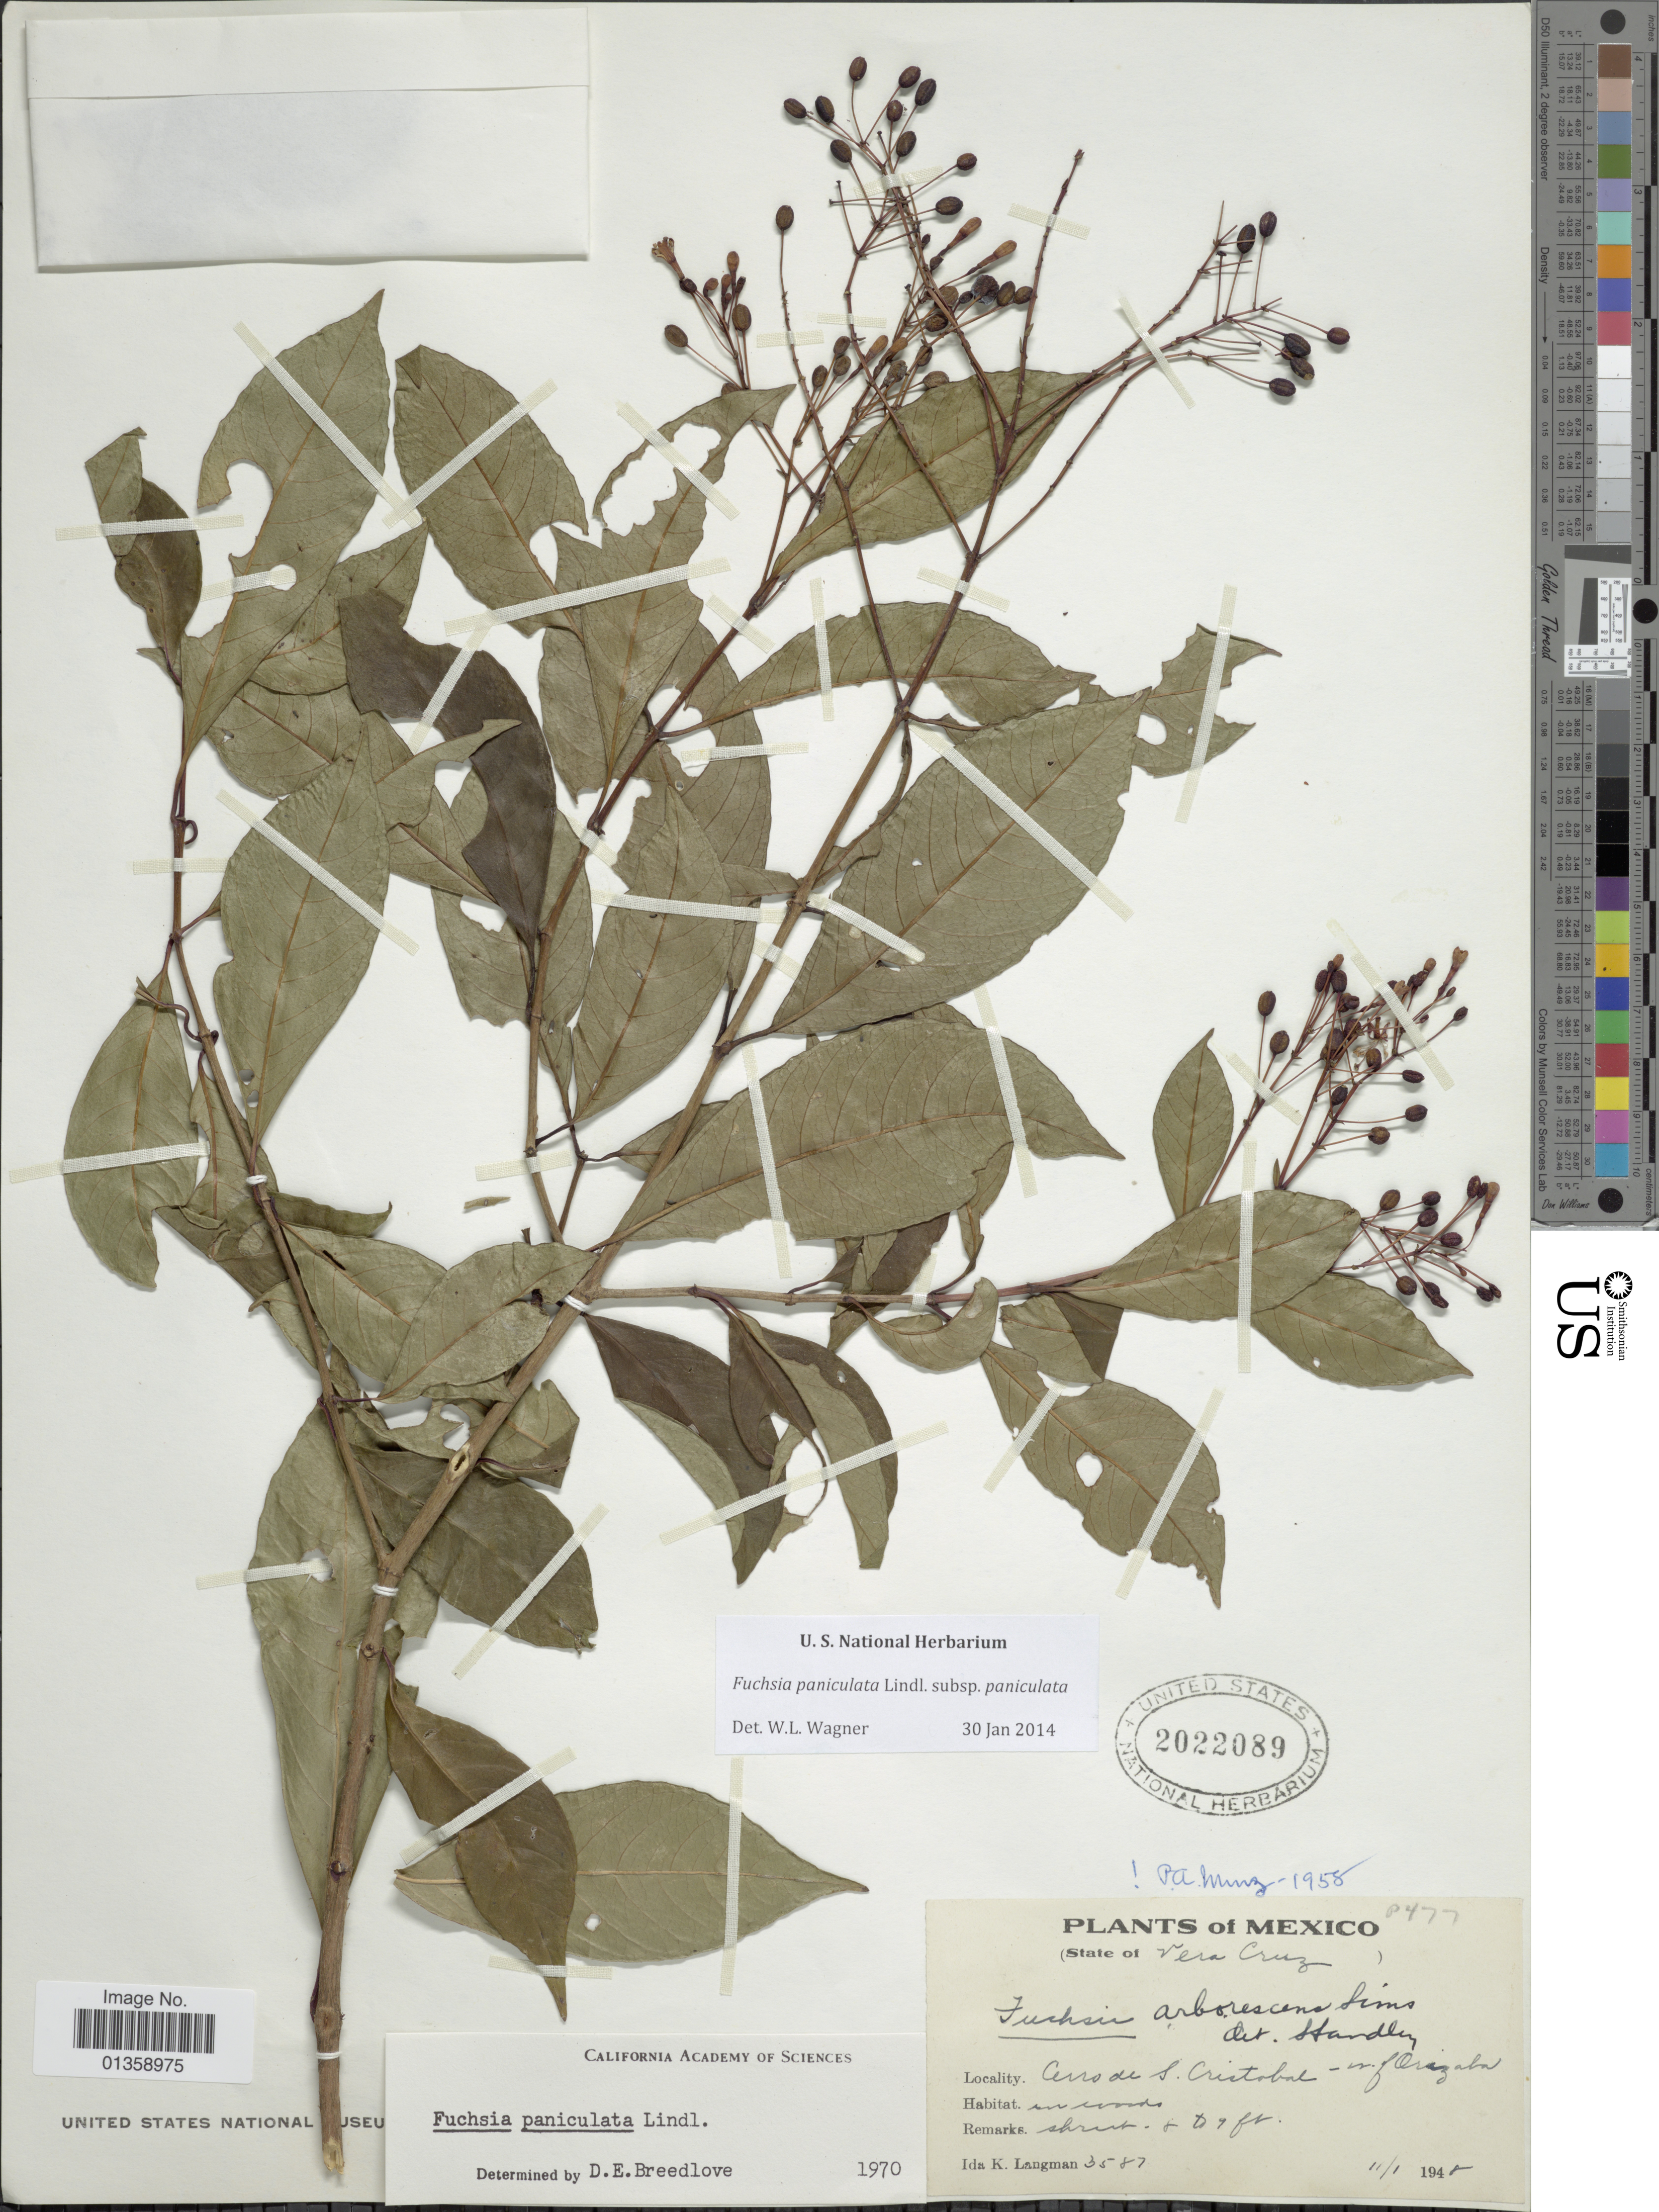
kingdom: Plantae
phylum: Tracheophyta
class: Magnoliopsida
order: Myrtales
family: Onagraceae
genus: Fuchsia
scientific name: Fuchsia paniculata subsp. paniculata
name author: Lindl.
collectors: I. K. Langman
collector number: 8477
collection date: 1948-01-11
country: Mexico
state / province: Veracruz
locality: Cerro de S. Cristobal - w. of Orizaba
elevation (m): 2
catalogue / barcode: US 2022089